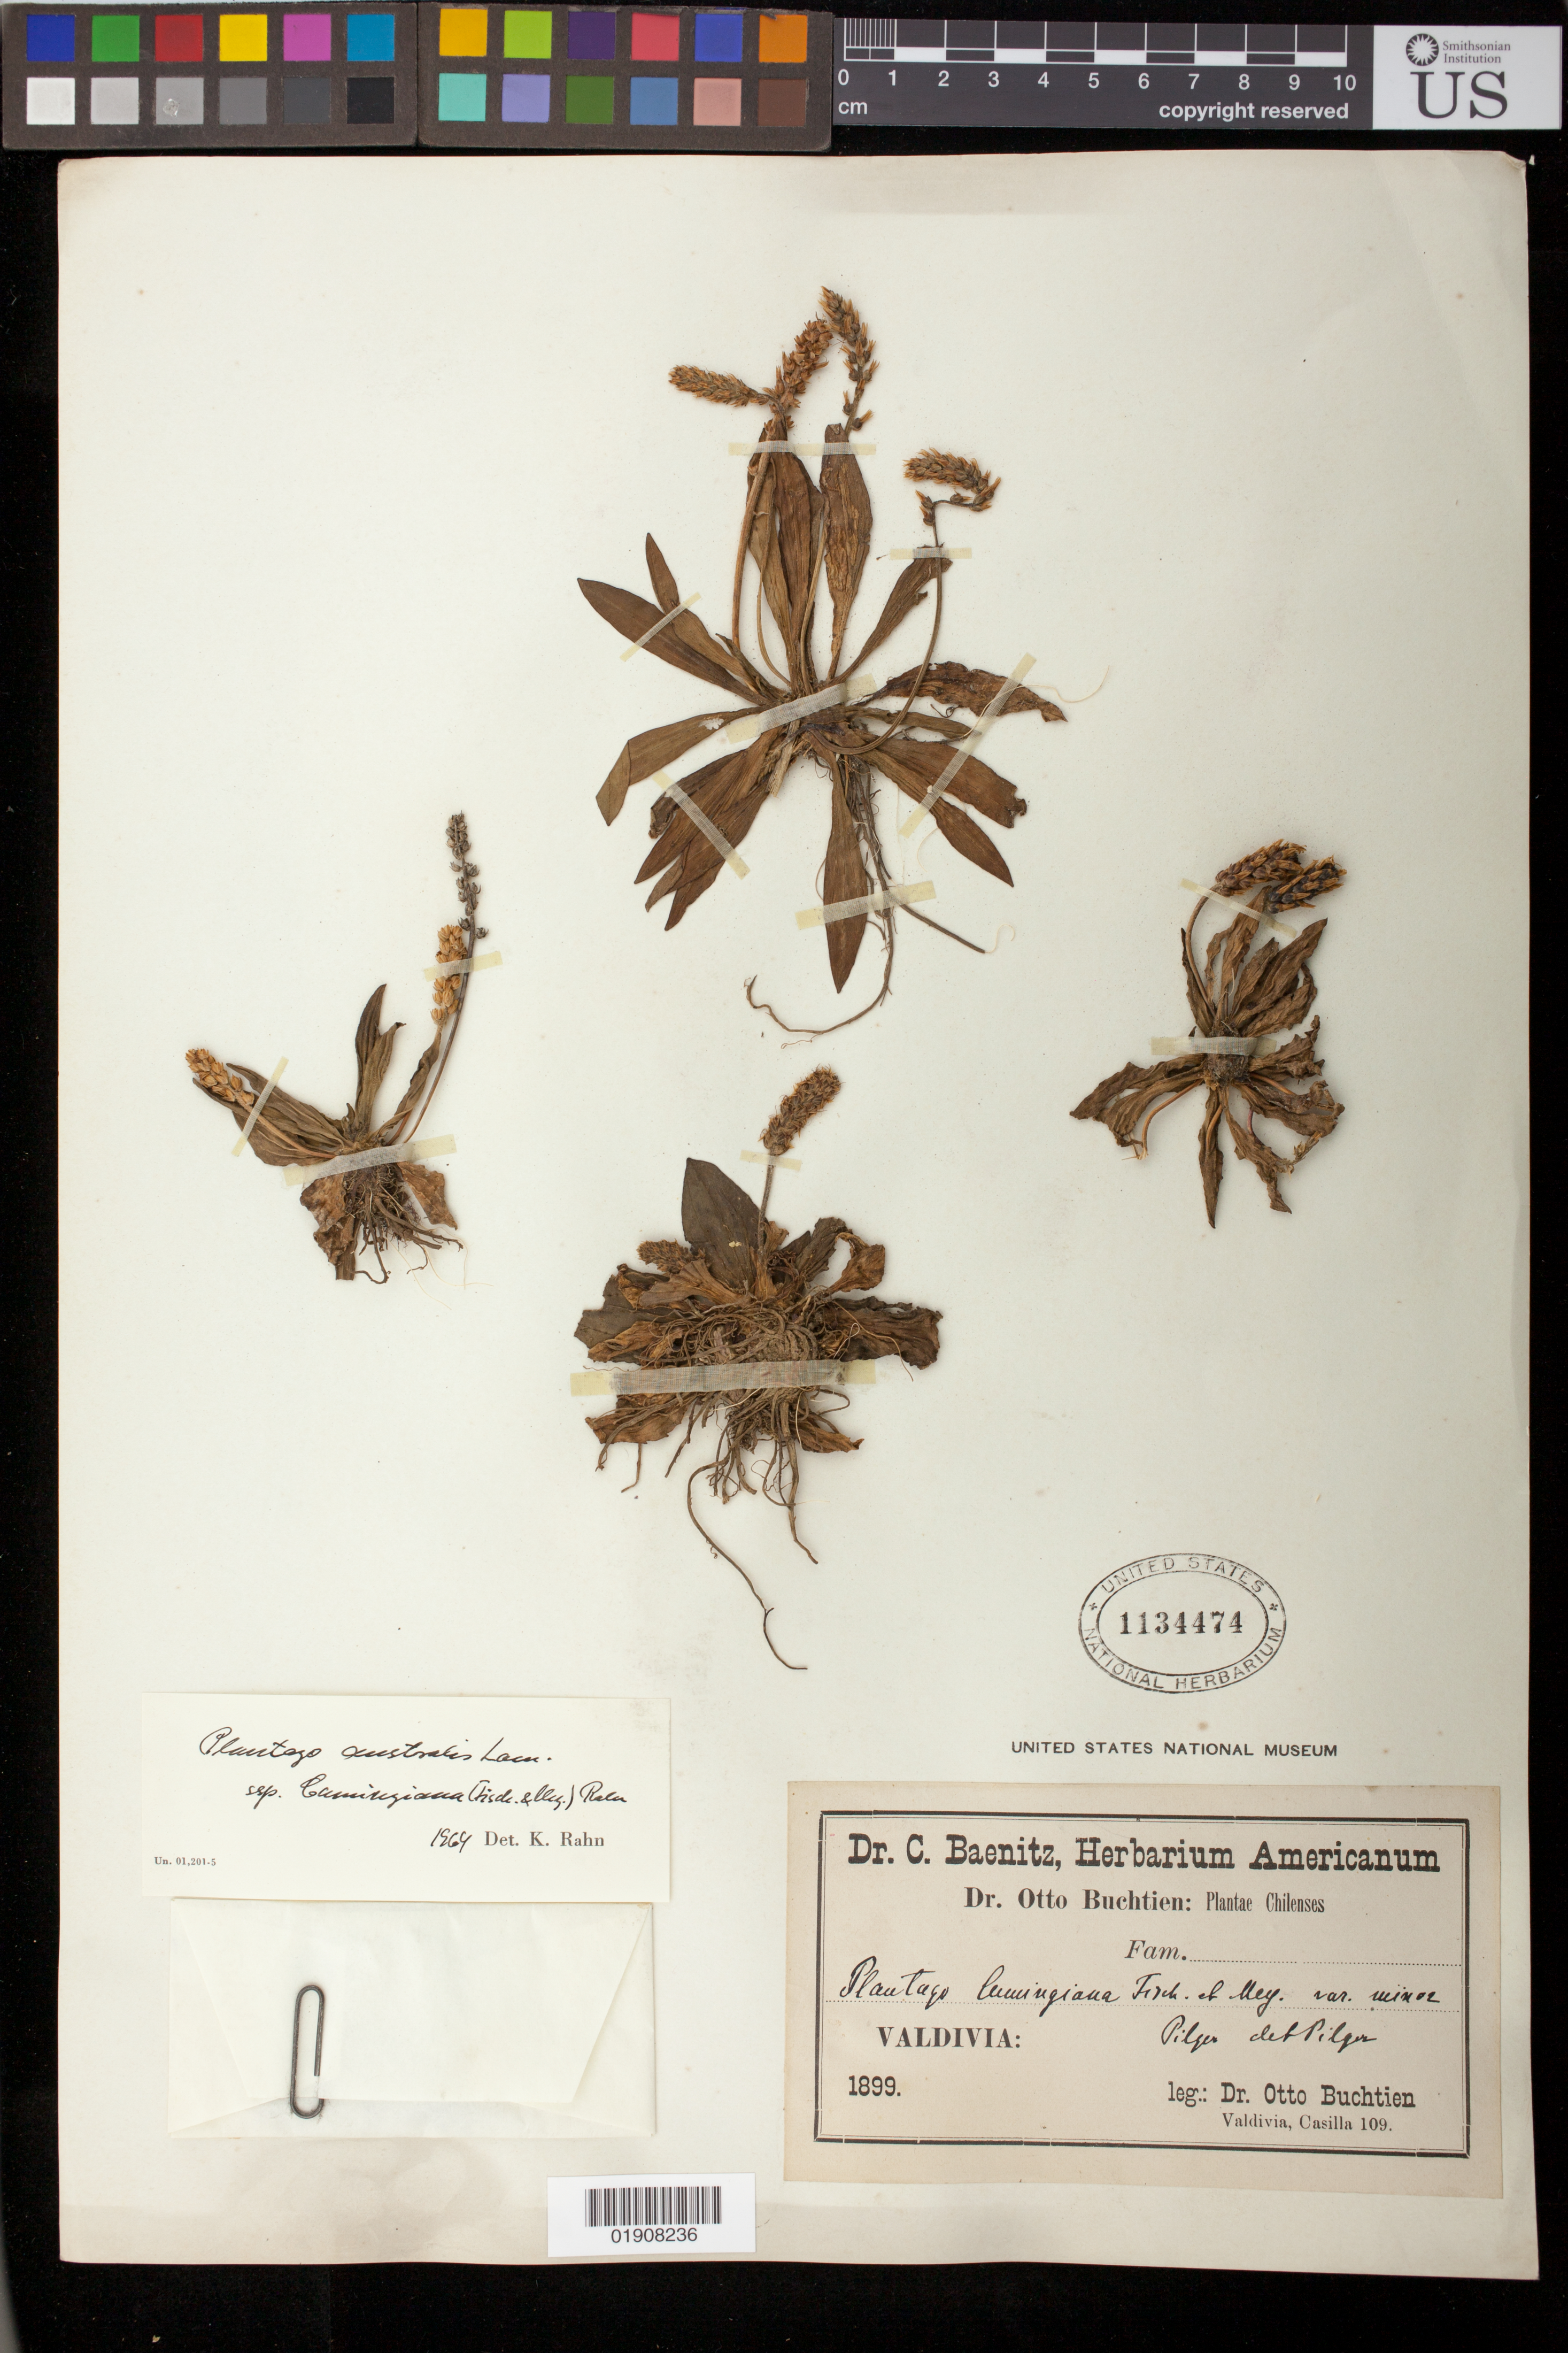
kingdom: Plantae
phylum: Tracheophyta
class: Magnoliopsida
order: Lamiales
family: Plantaginaceae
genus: Plantago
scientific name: Plantago australis subsp. cumingiana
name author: (Fisch. & C.A. Mey.) Rahn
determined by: Rahn, Knud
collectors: O. Buchtien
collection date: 1899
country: Chile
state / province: Los Ríos (XIV)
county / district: Valdivia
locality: Casilla 109, Valdivia.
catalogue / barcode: US 1134474